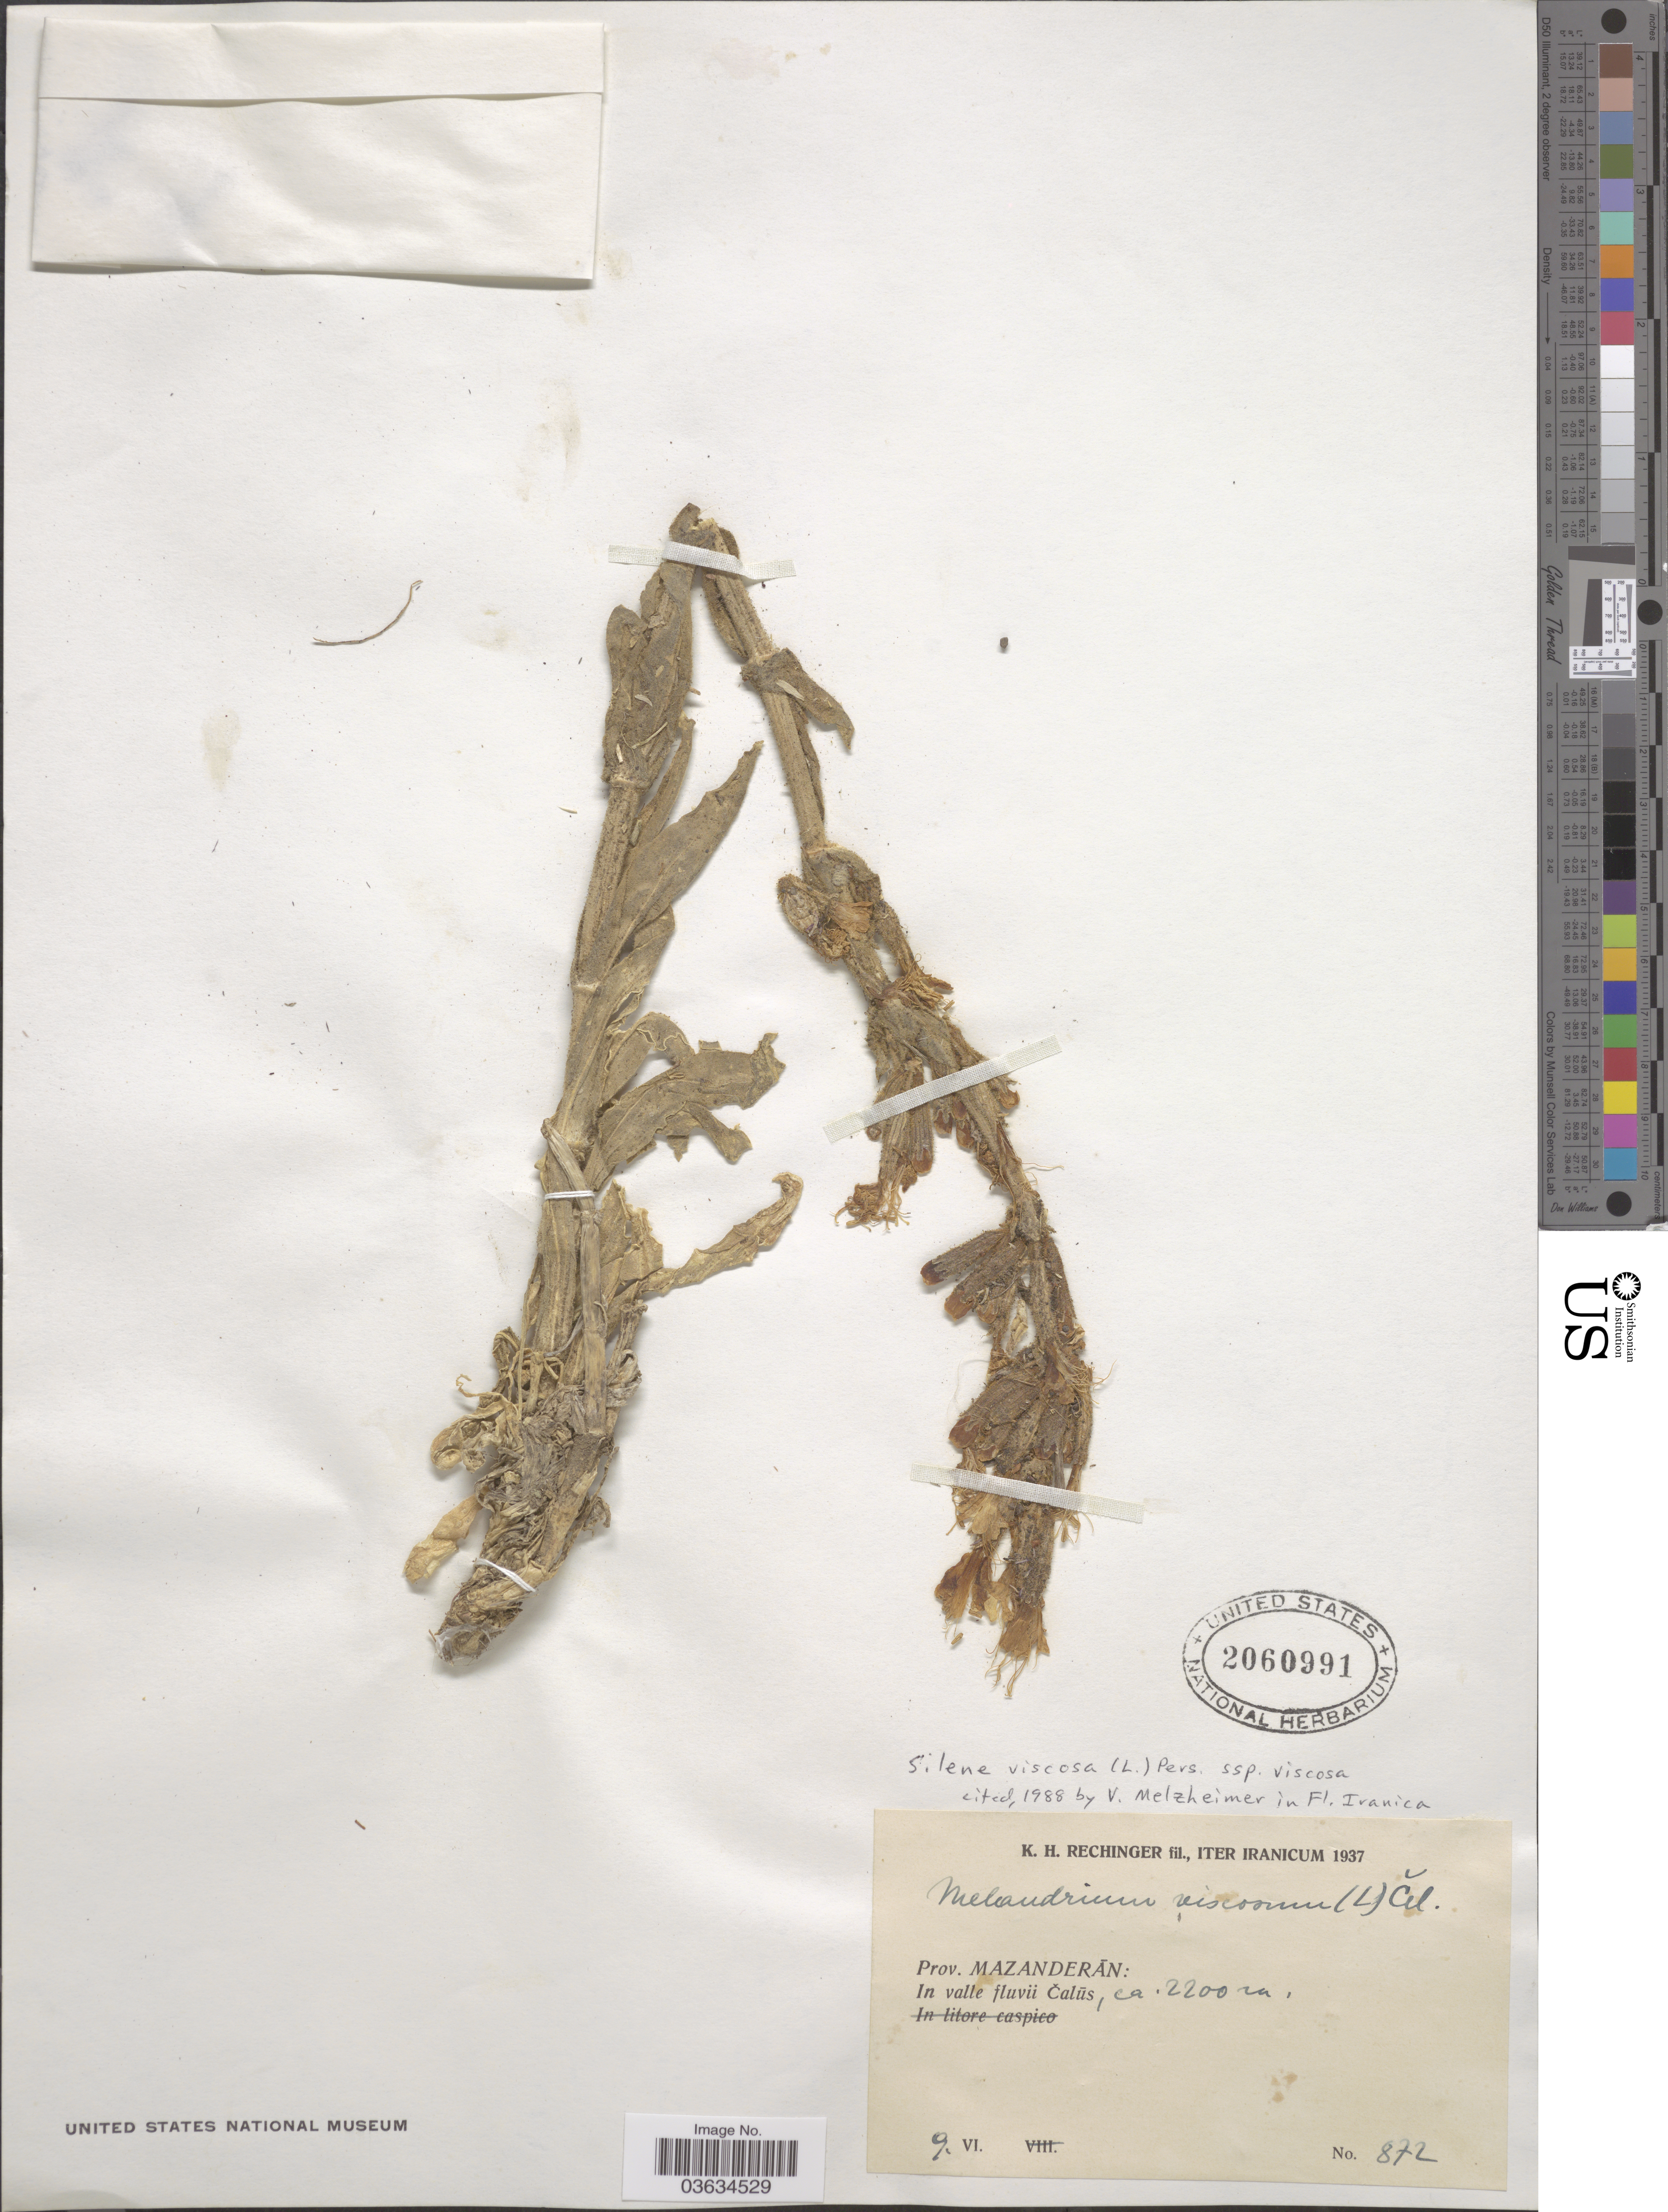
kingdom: Plantae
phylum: Tracheophyta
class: Magnoliopsida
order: Caryophyllales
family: Caryophyllaceae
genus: Silene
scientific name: Silene viscosa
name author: (L.) Pers.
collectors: K. H. Rechinger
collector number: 872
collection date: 1937-06-09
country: Iran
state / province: Mazandaran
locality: Prov. Mazanderān: In valle fluvii Čalūs.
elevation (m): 2200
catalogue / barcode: US 2060991